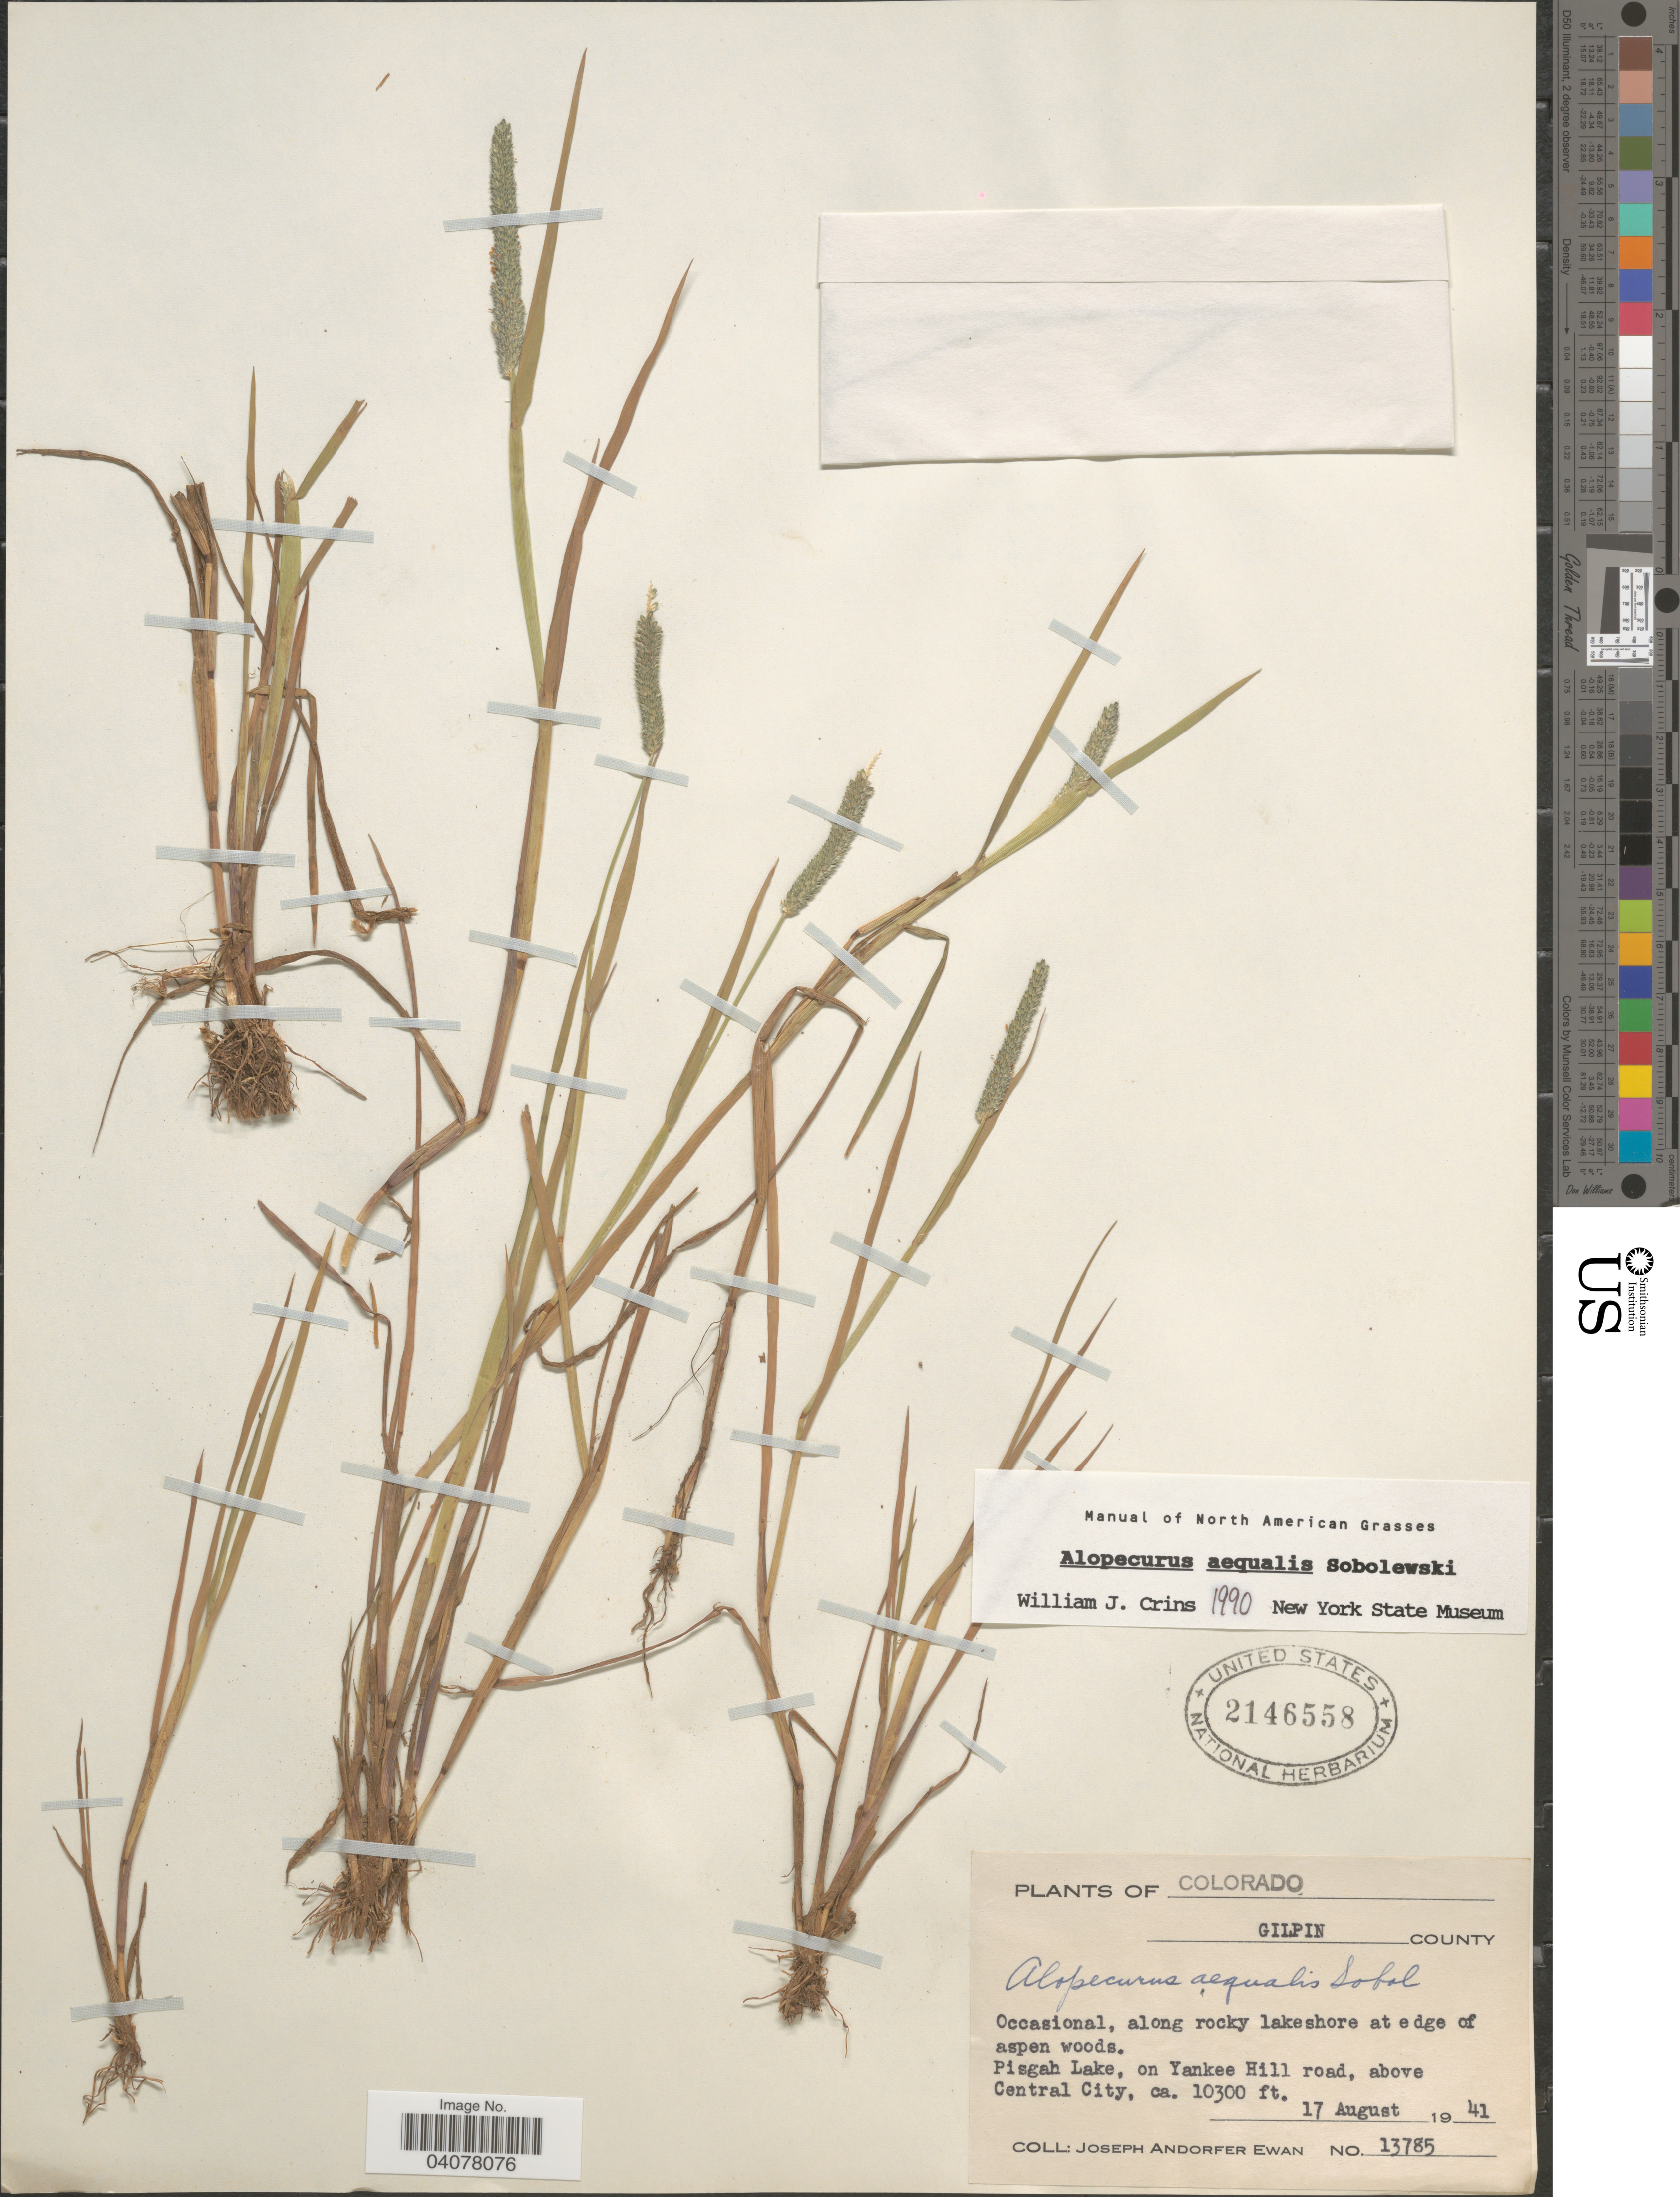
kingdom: Plantae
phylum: Tracheophyta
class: Liliopsida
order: Poales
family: Poaceae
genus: Alopecurus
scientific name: Alopecurus aequalis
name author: Sobol.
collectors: J. A. Ewan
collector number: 13785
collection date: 1941-08-17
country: United States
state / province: Colorado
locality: Gilpin County. Occasional, along rocky lakeshore at edge of aspen woods. Pisgah Lake, on Yankee Hill road, above Central City.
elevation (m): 3139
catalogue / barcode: US 2146558